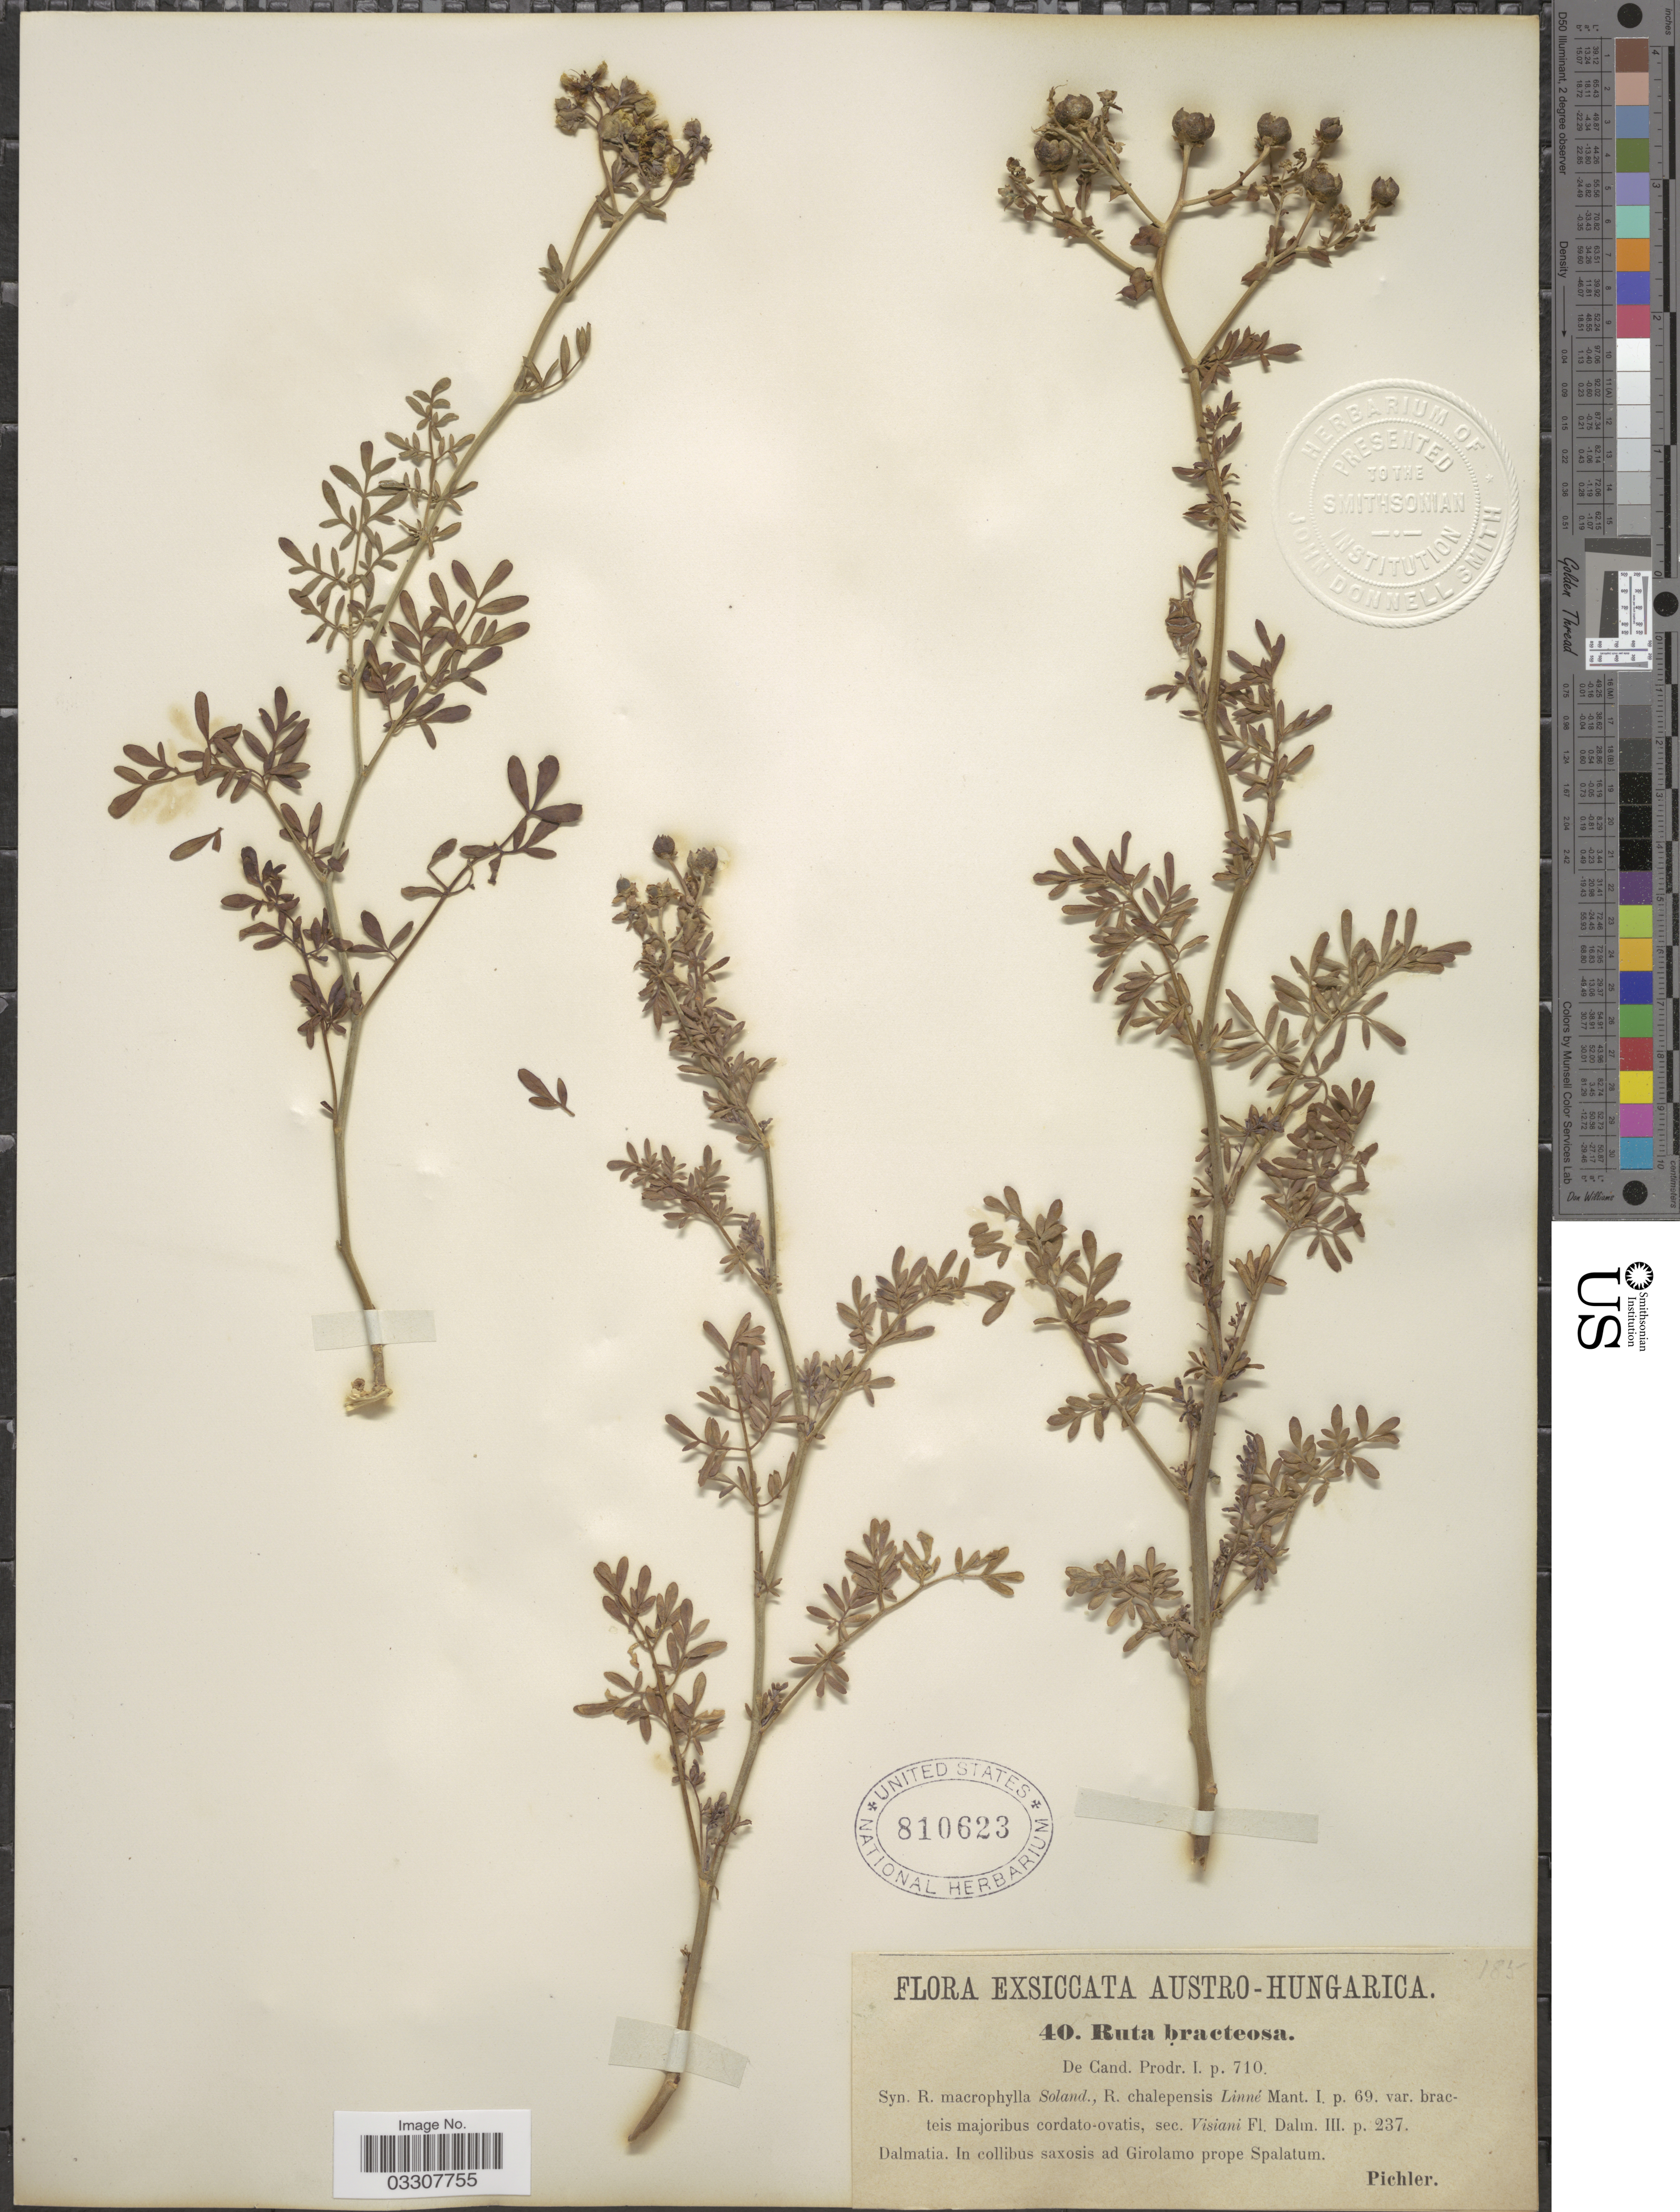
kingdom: Plantae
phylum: Tracheophyta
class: Magnoliopsida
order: Sapindales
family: Rutaceae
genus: Ruta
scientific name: Ruta chalepensis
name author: L.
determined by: Strong, Mark T., (BOT), Smithsonian Institution - National Museum of Natural History (UNITED STATES)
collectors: Pichler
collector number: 40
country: Croatia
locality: Dalmatia. In collibus saxosis ad Girolamo prope Spalatum.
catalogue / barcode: US 810623